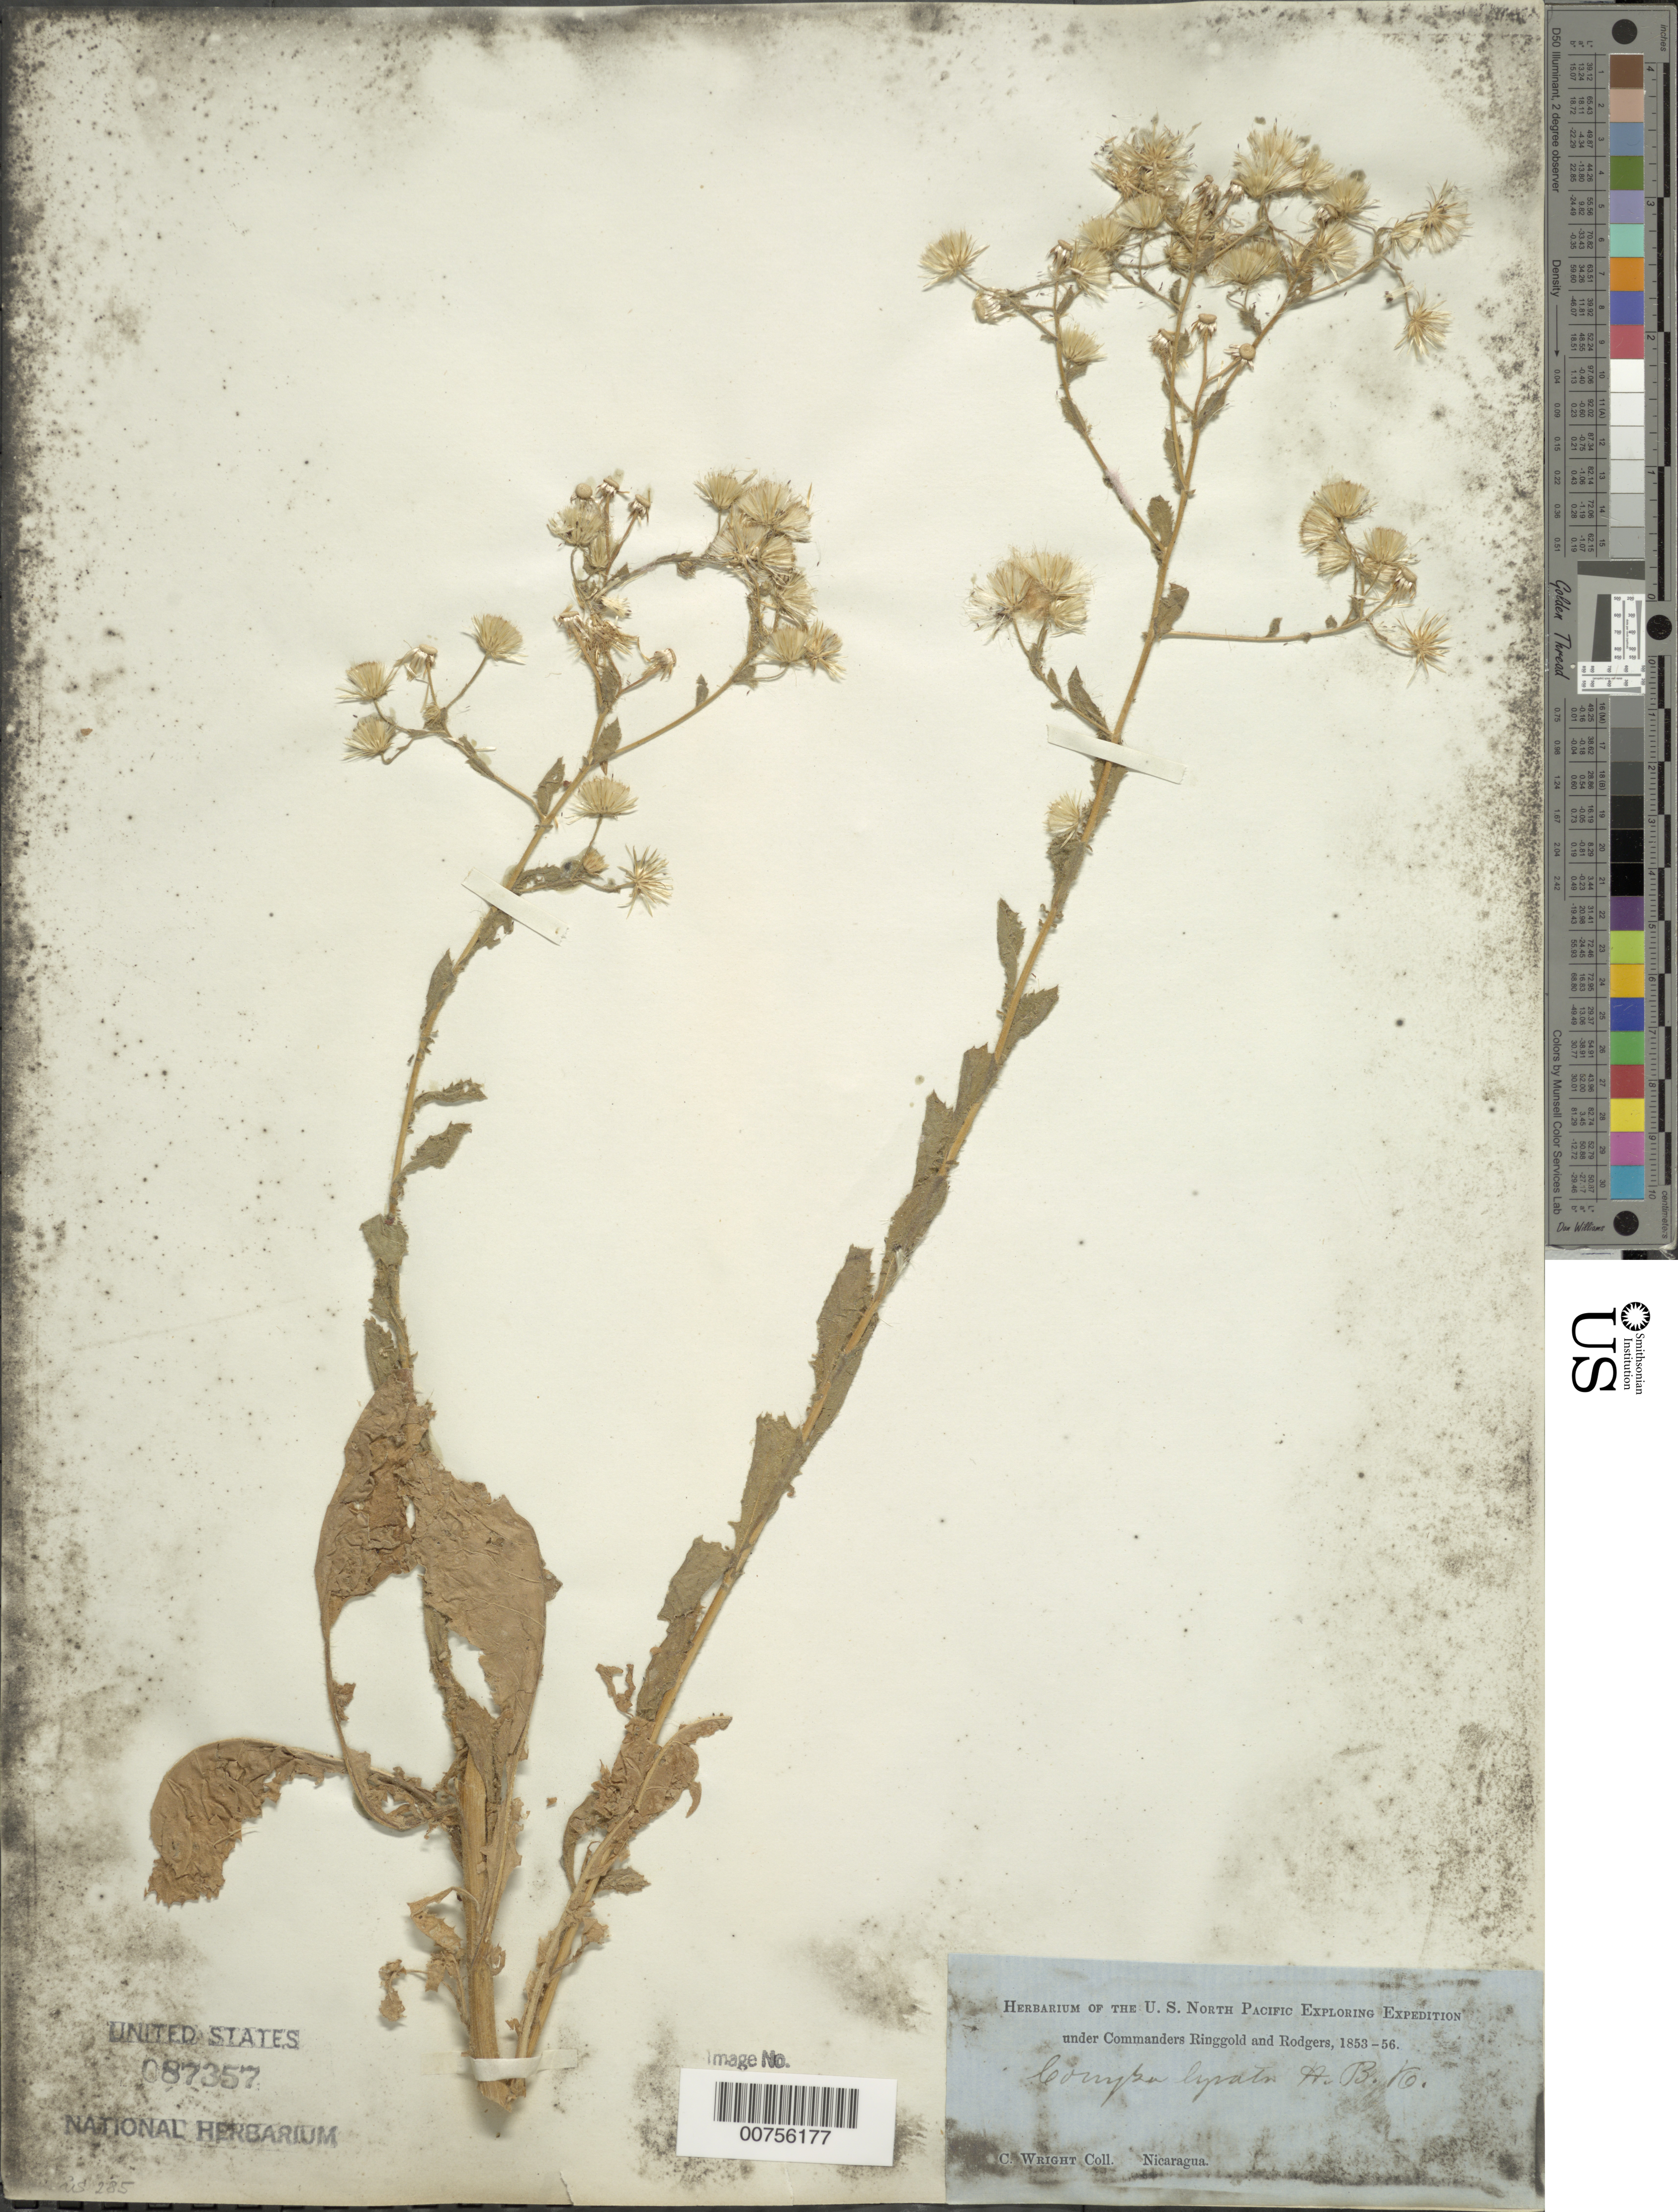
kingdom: Plantae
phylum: Tracheophyta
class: Magnoliopsida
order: Asterales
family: Asteraceae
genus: Conyza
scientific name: Conyza lyrata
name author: Kunth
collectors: C. Wright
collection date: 1853/1856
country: Nicaragua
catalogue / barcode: US 87357